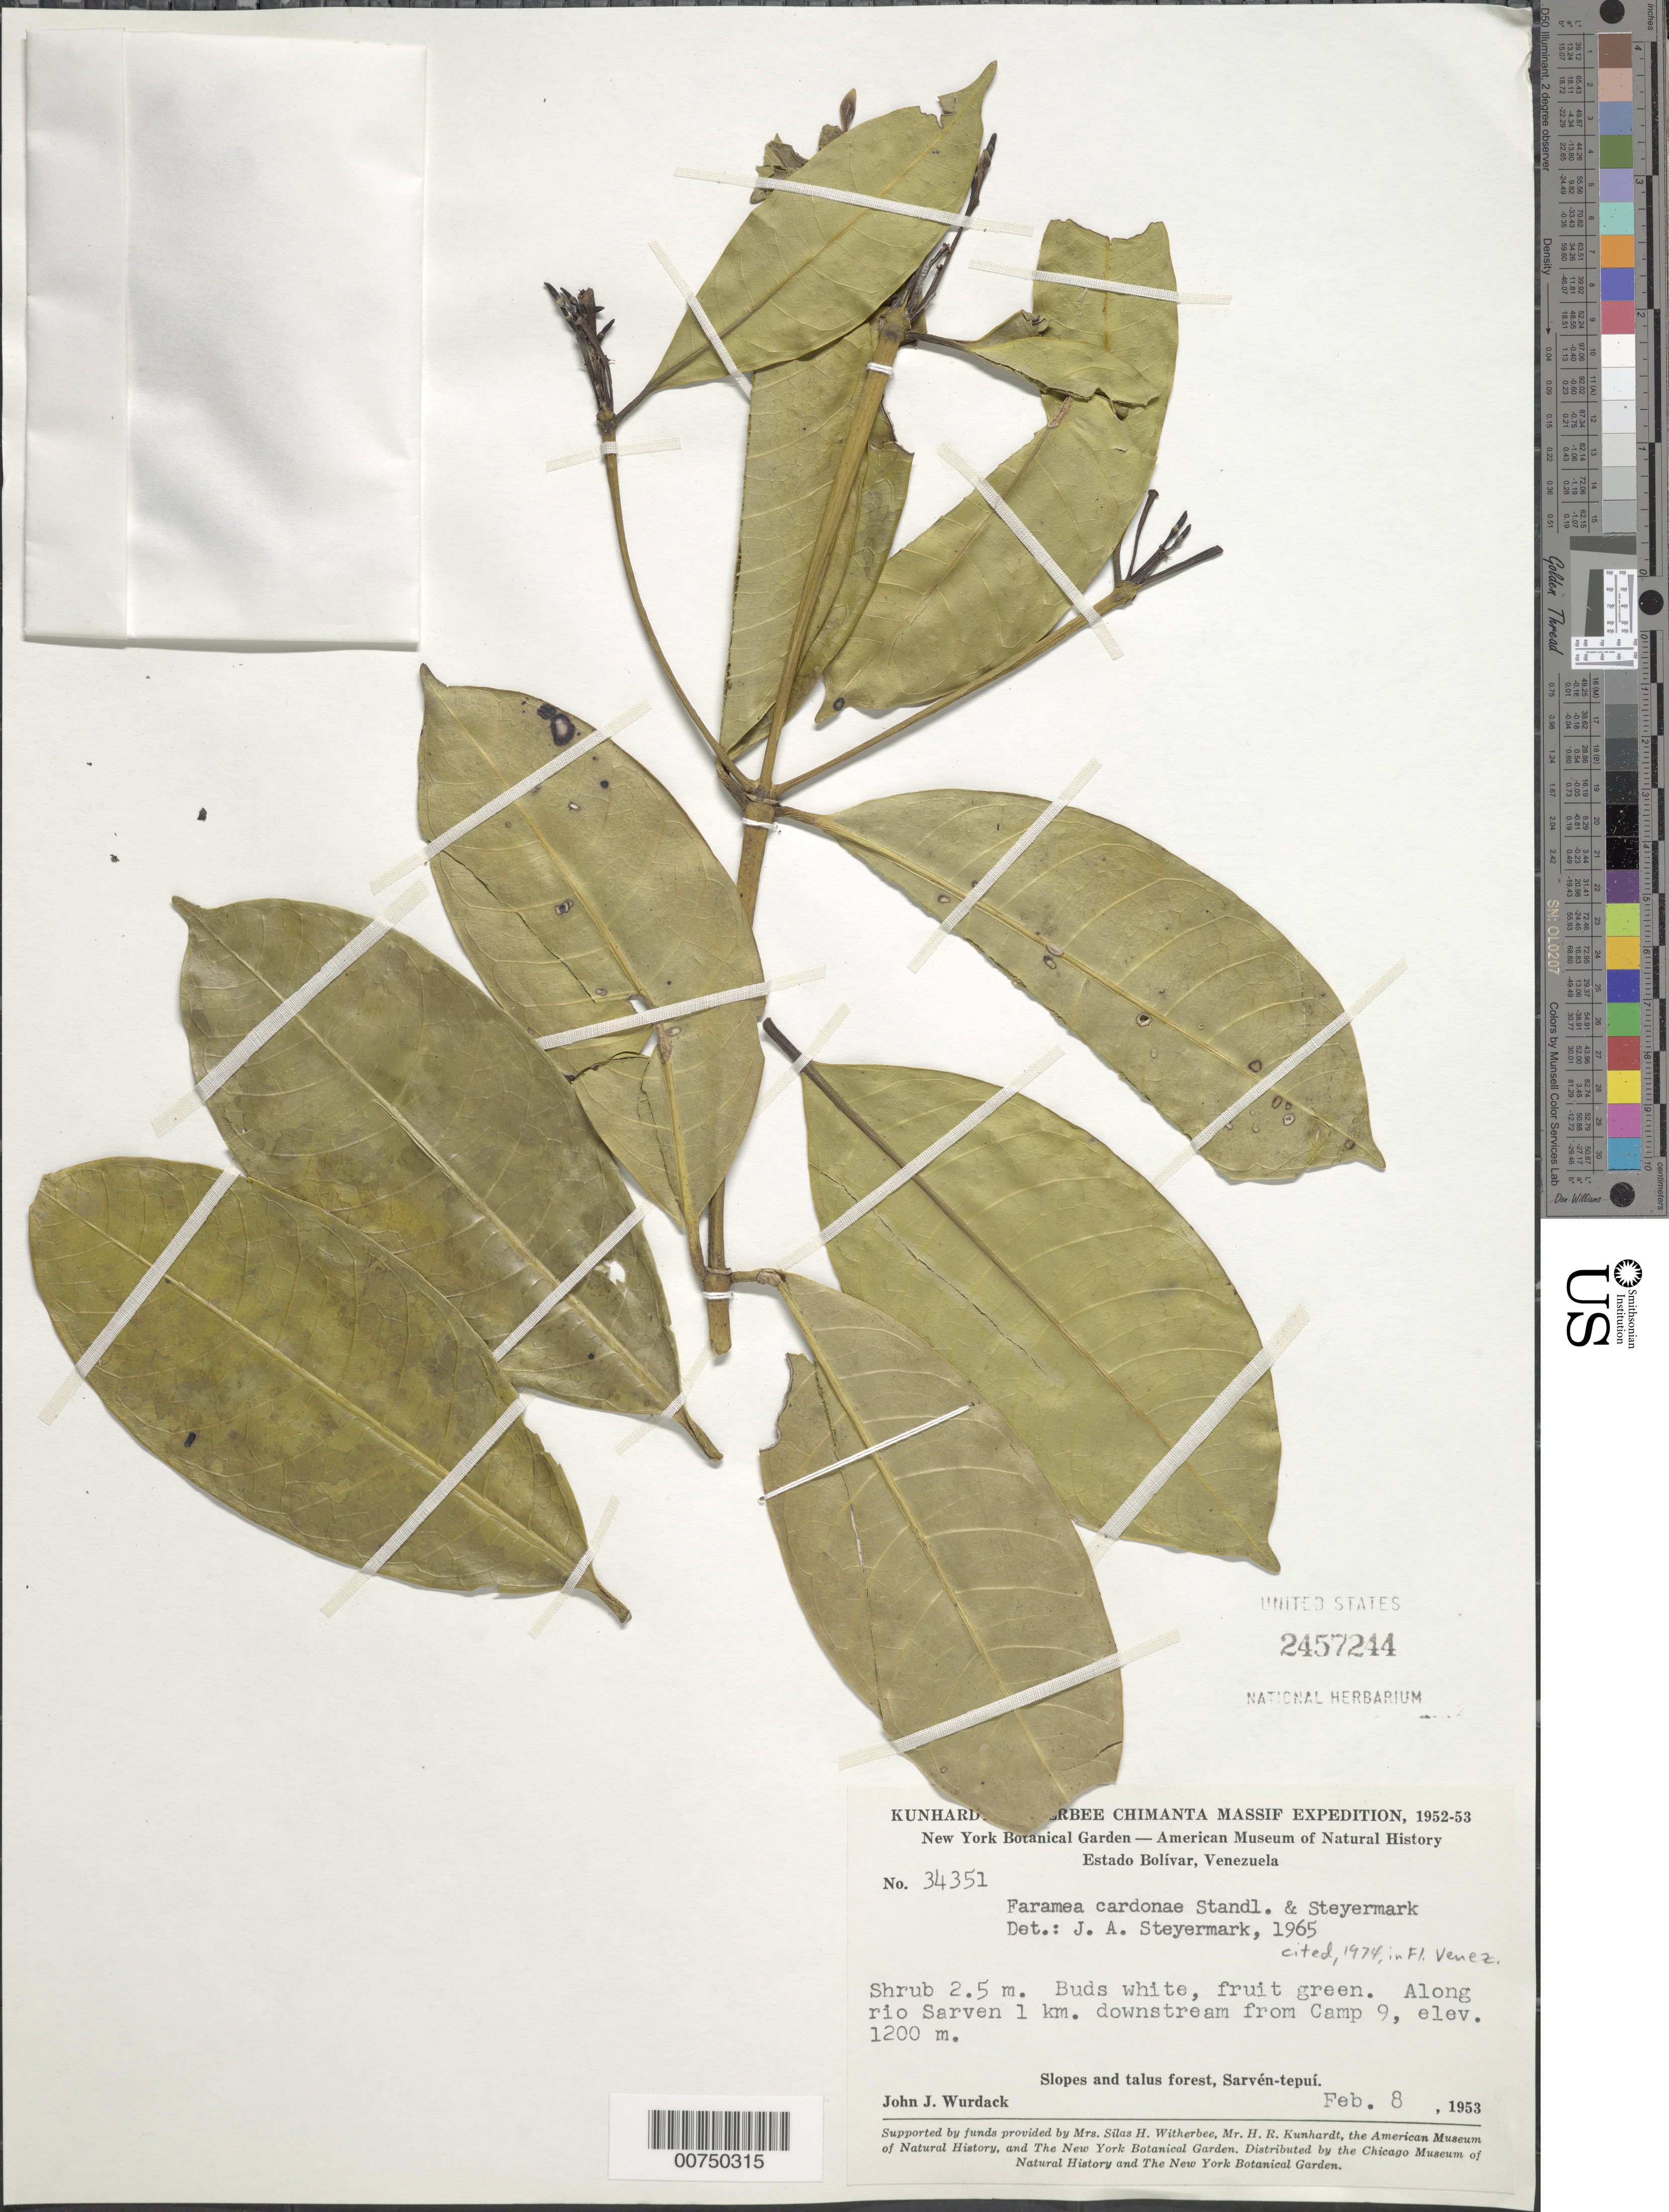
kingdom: Plantae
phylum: Tracheophyta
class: Magnoliopsida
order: Gentianales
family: Rubiaceae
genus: Faramea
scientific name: Faramea cardonae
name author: Standl. & Steyerm.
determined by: Steyermark, Julian A., (VEN)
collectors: J. J. Wurdack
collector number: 34351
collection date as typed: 8-Feb-53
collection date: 1953-02-08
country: Venezuela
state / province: Bolívar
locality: Río Sarrén, downstream for 1 km from camp 9, Sarven-Tepuí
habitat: Slopes and talus forest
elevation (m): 1200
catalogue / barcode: US 2457244